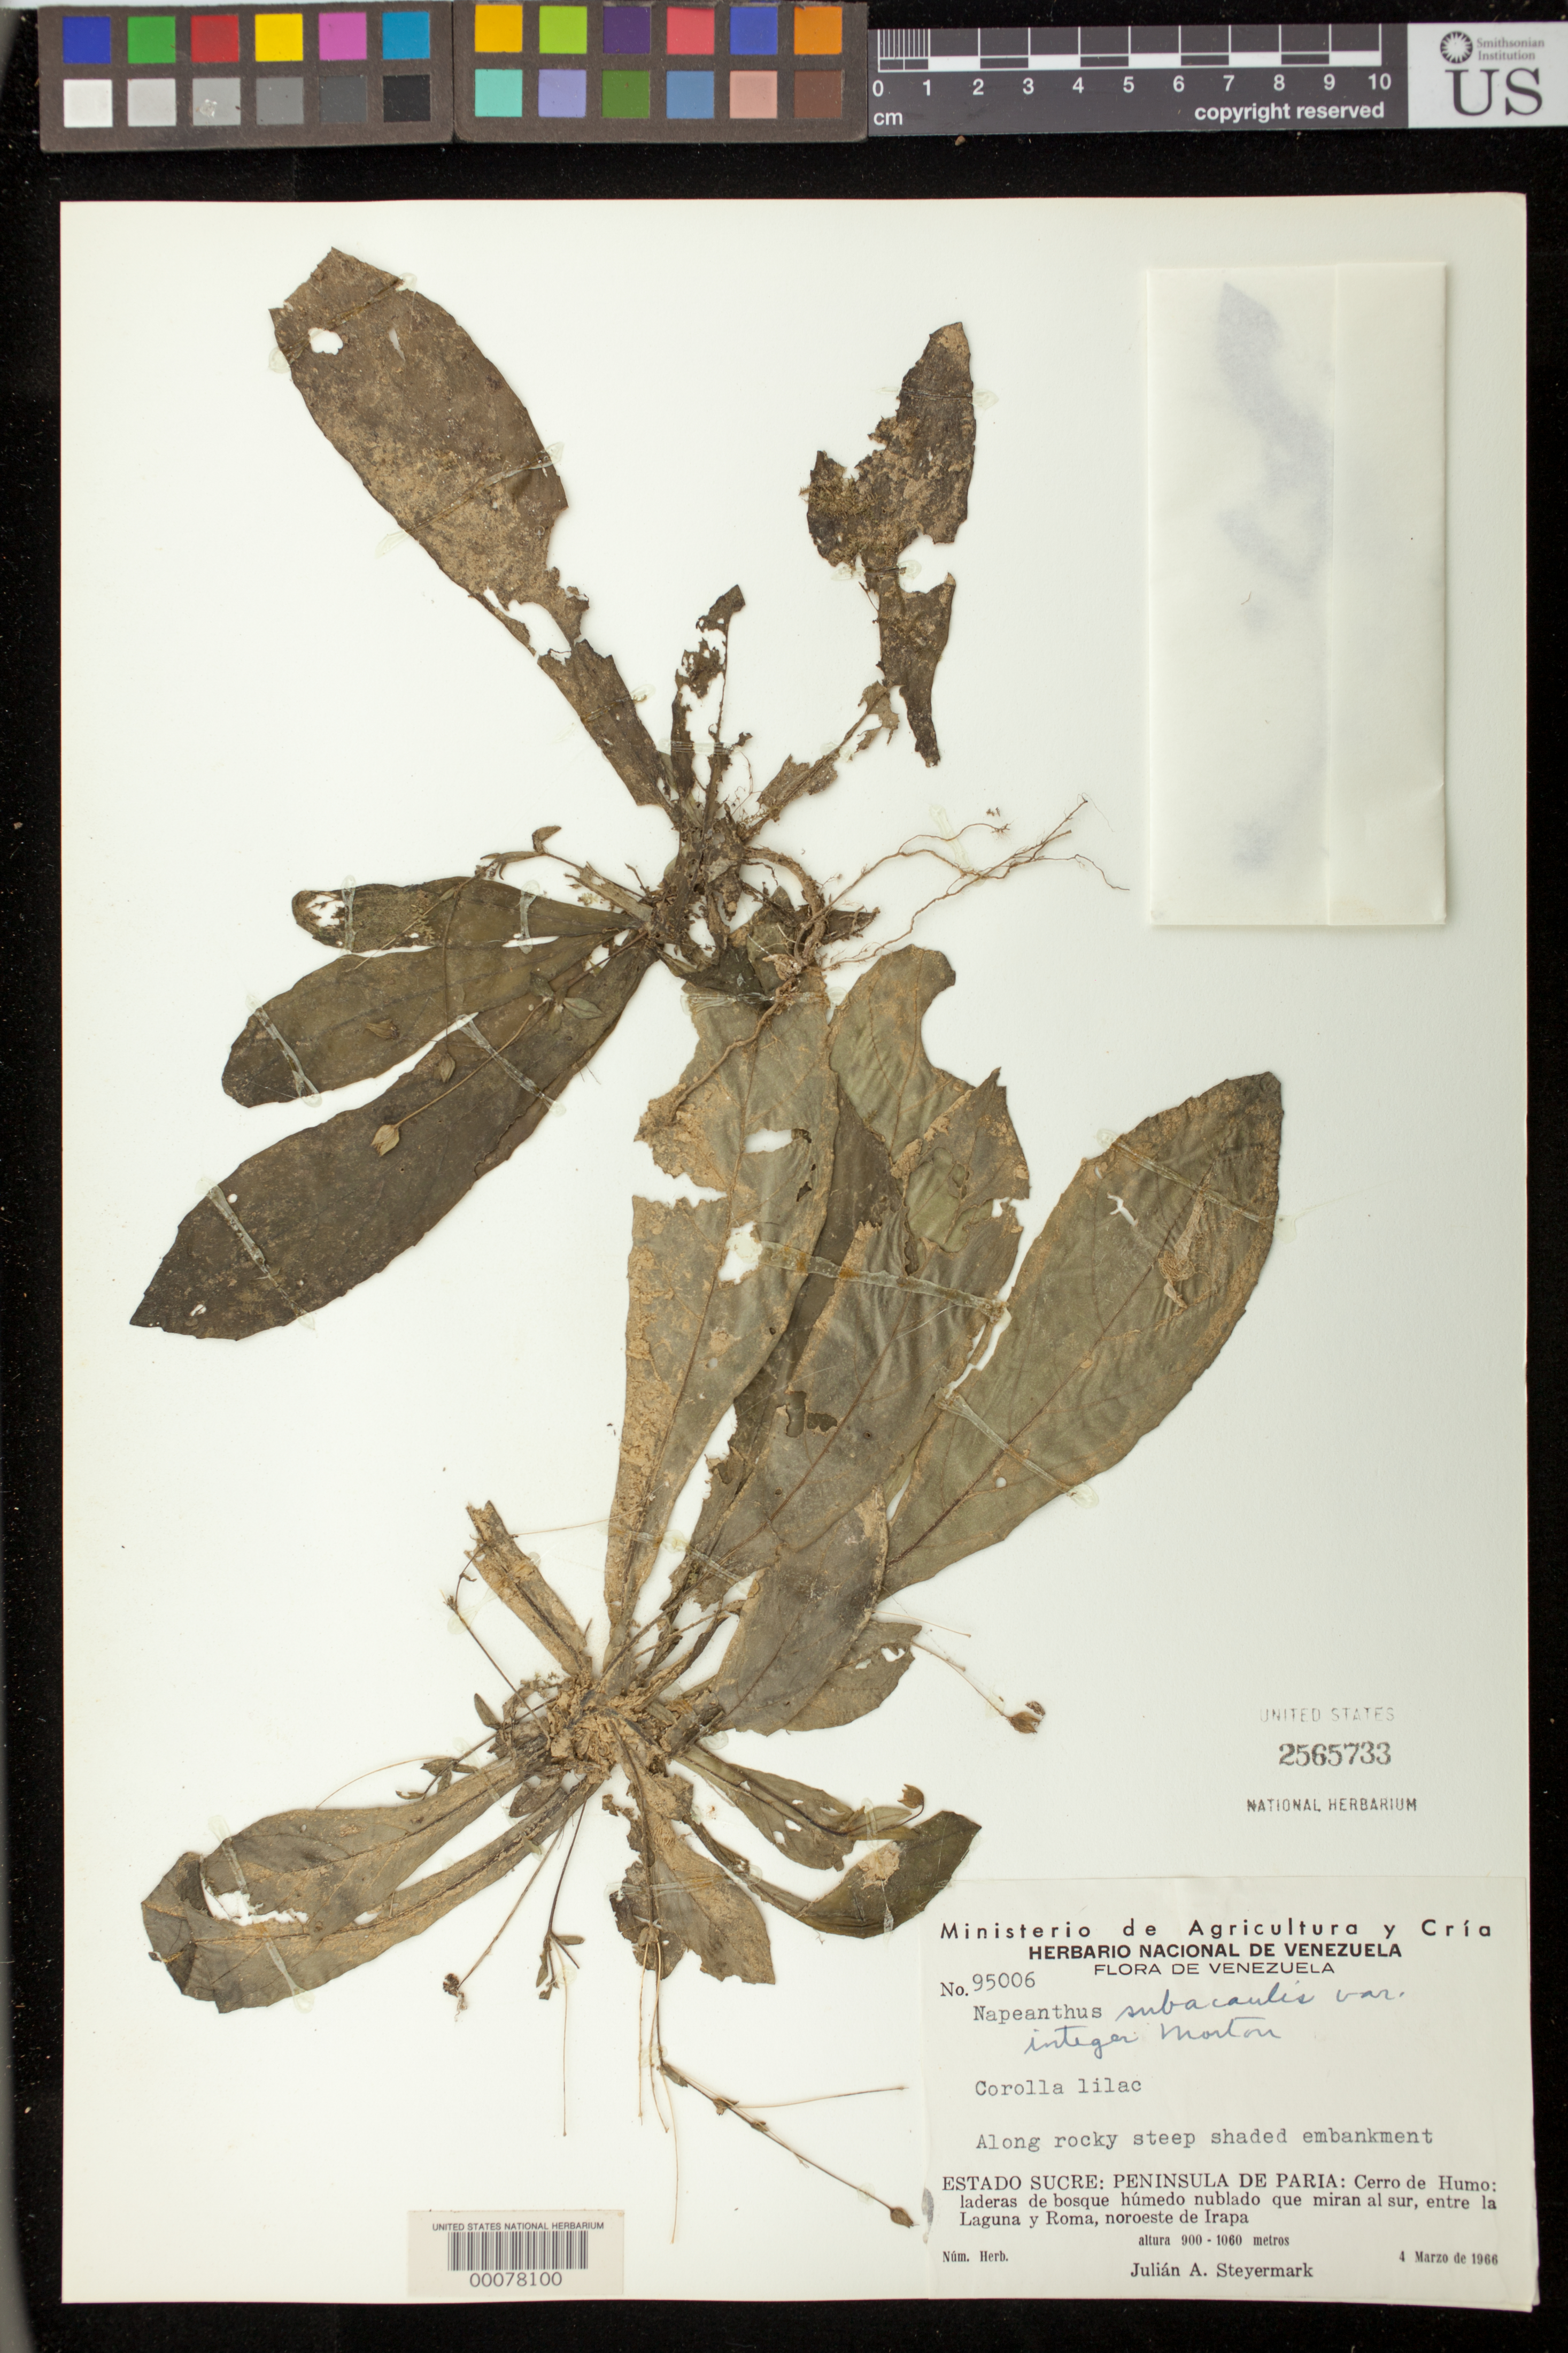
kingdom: Plantae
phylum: Tracheophyta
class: Magnoliopsida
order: Lamiales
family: Gesneriaceae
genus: Napeanthus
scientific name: Napeanthus subacaulis var. integer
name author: C.V. Morton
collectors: J. Steyermark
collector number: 95006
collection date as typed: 04 Mar 1966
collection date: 1966-03-04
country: Venezuela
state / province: Sucre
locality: Peninsula de Paria, between Laguna & Roma, NW of Irapa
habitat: Along rocky steep shaded embankment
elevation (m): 900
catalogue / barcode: US 2565733